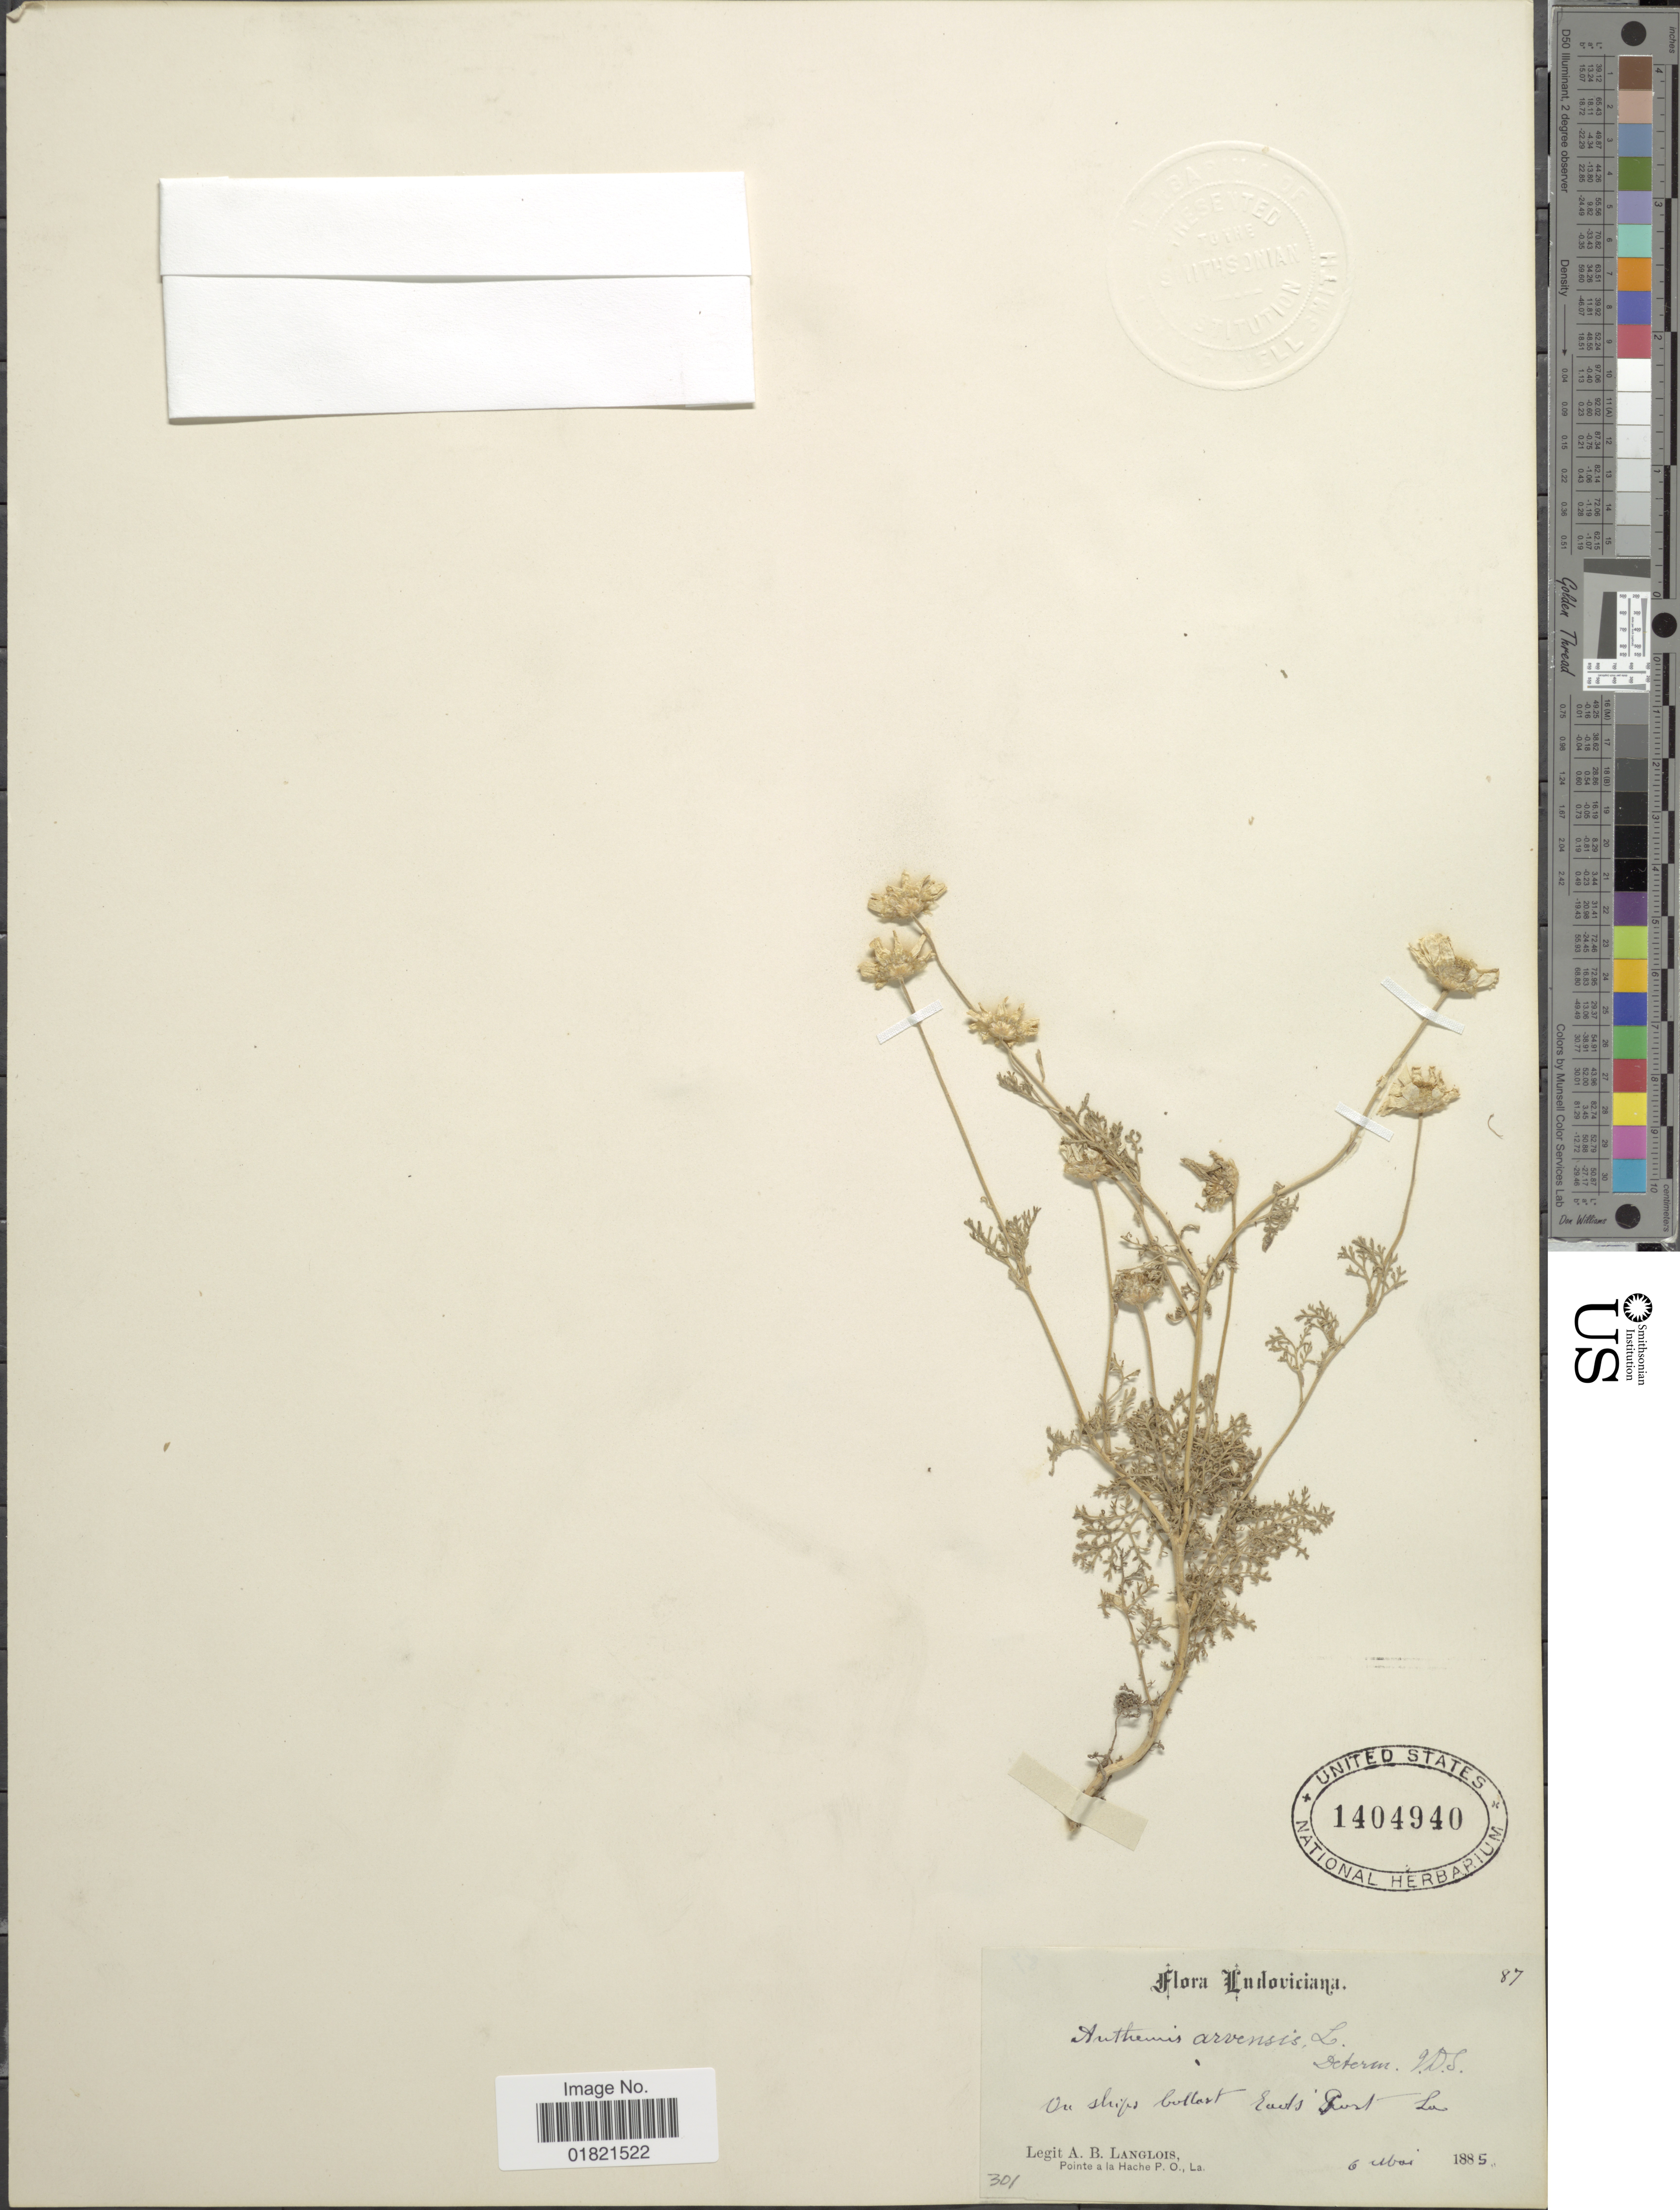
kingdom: Plantae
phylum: Tracheophyta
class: Magnoliopsida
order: Asterales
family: Asteraceae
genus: Anthemis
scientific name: Anthemis arvensis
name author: L.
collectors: A. Langlois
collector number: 87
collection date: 1885-05-06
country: United States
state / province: Louisiana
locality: Pointe à la Hache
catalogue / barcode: US 1404940